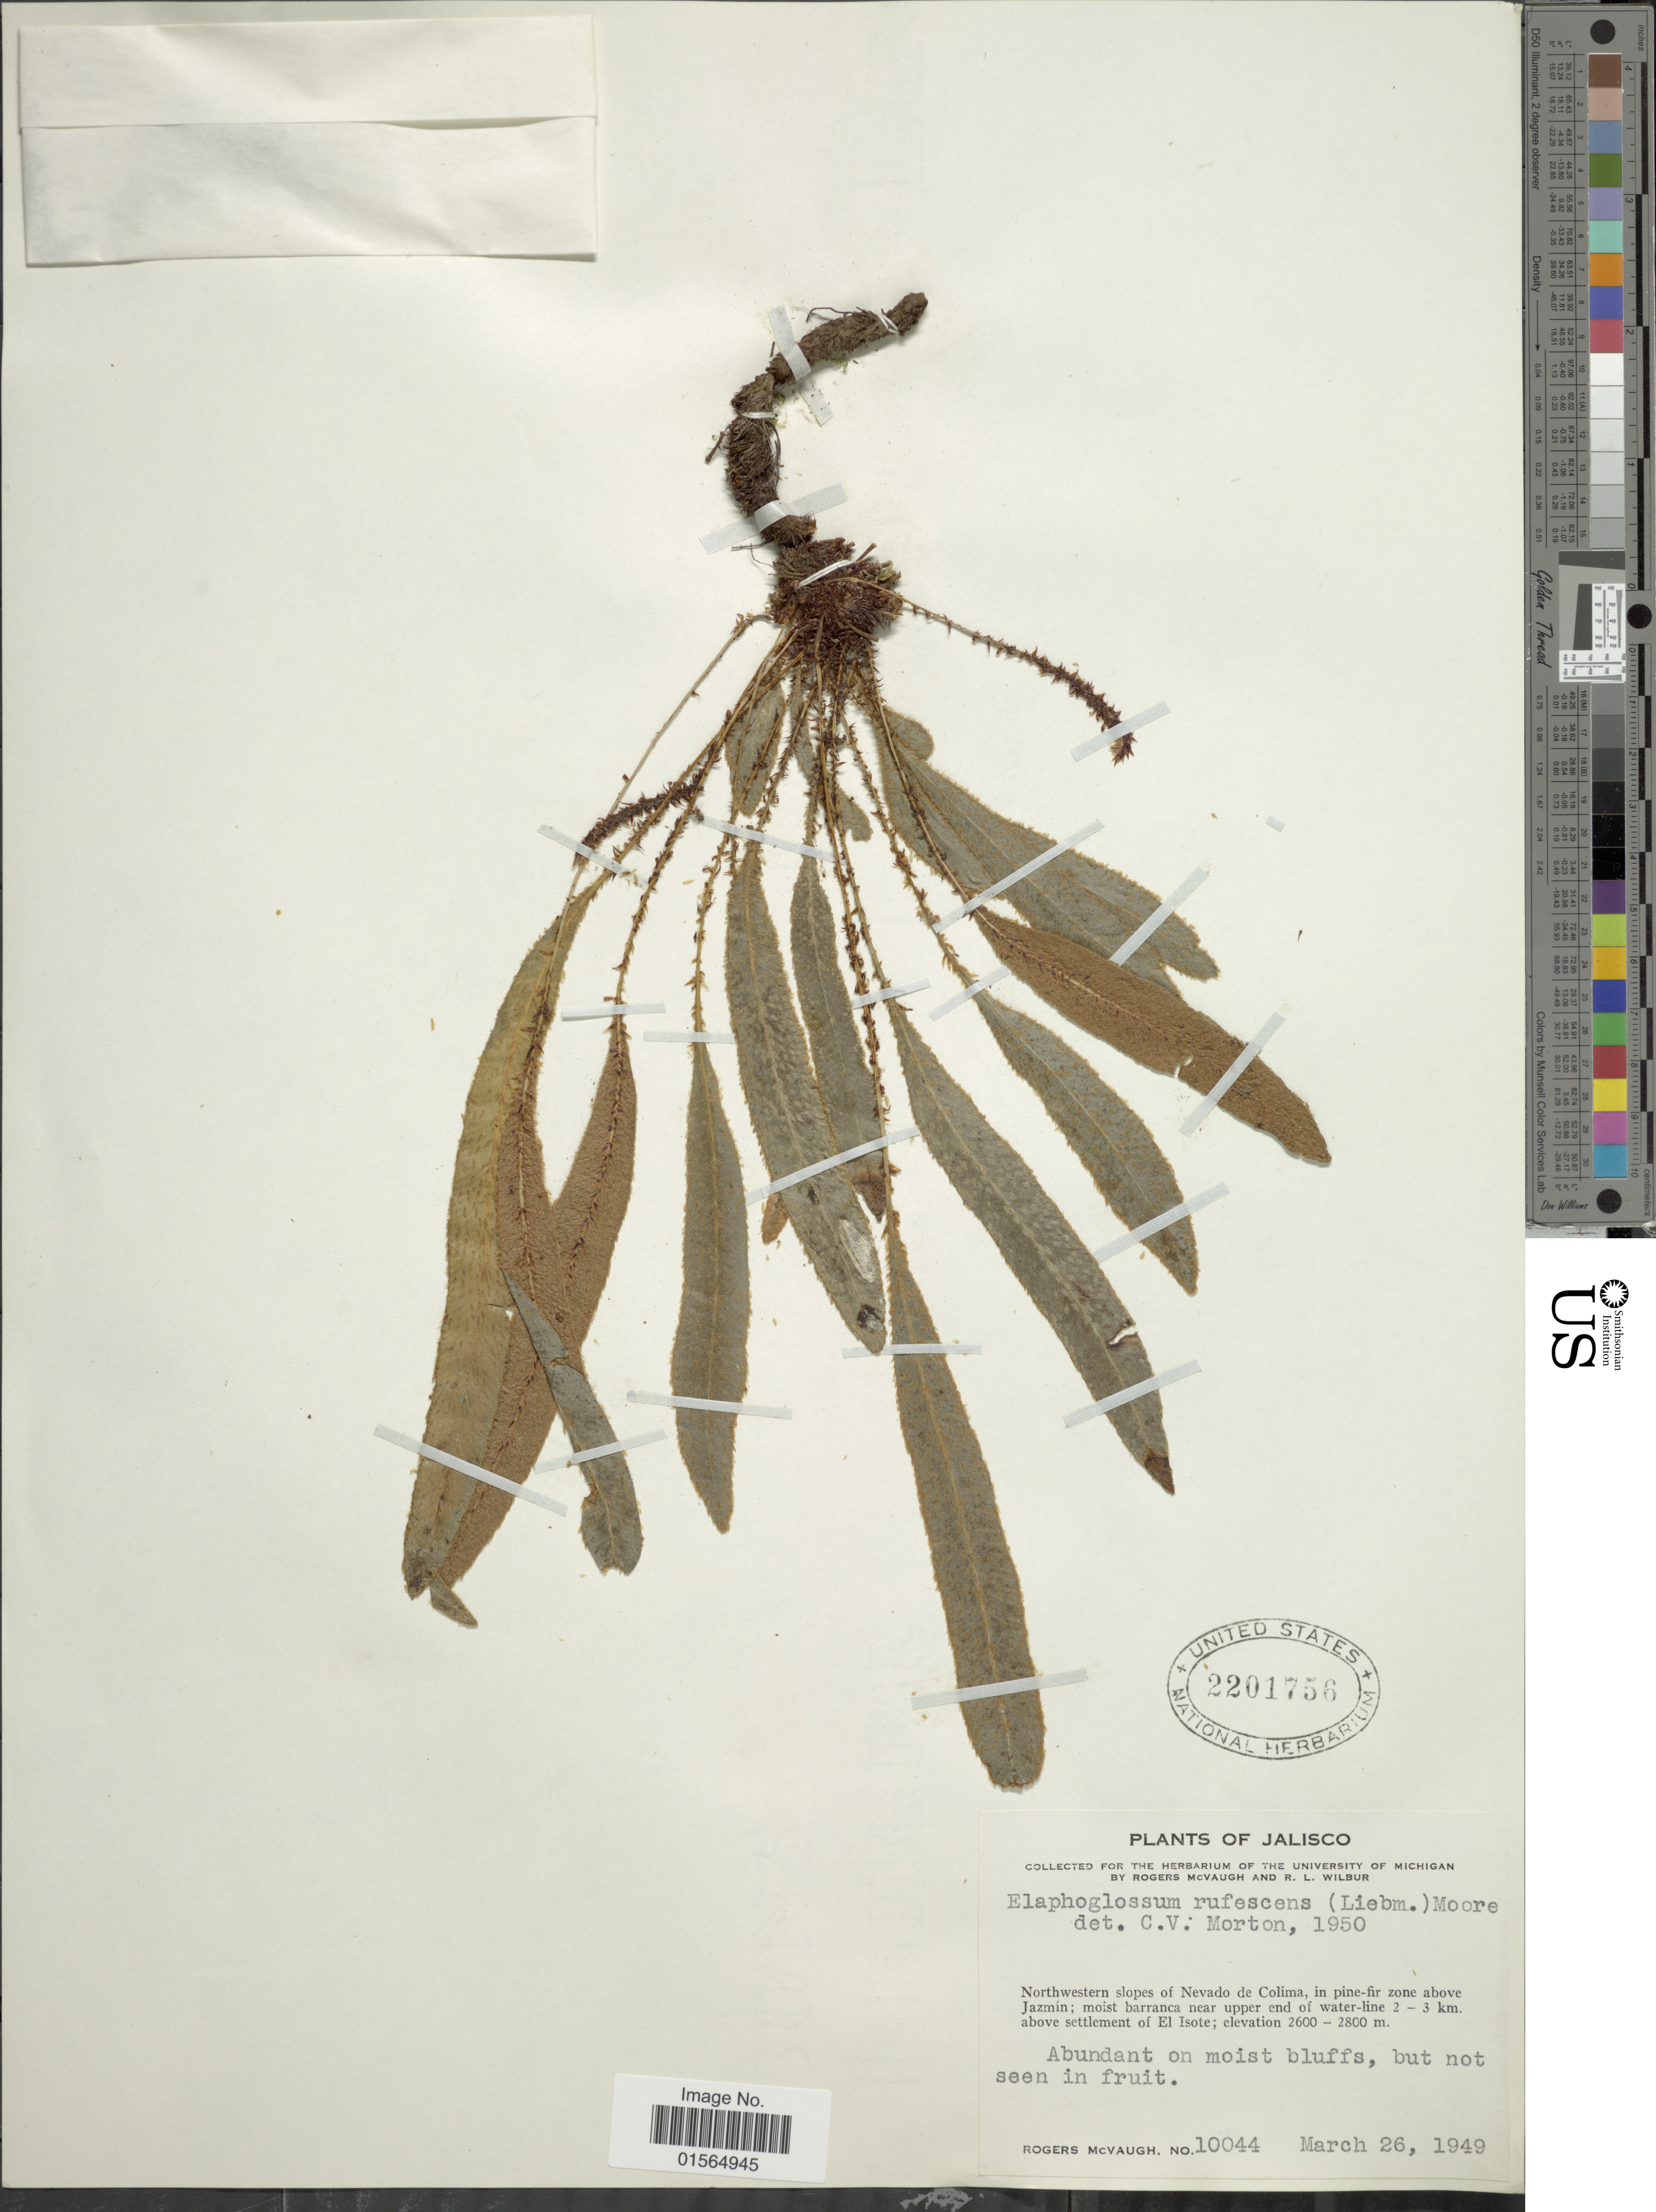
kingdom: Plantae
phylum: Tracheophyta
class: Polypodiopsida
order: Polypodiales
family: Dryopteridaceae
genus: Elaphoglossum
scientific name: Elaphoglossum rufescens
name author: (Liebm.) T. Moore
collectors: R. McVaugh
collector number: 10044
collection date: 1949-03-26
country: Mexico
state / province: Jalisco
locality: Northwestern slopes of Nevado de Colima, in pine fir zone above Jazmin; moist barranca near upper end of water line 2-3 km. above settlement of El Isote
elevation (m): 2600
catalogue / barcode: US 2201756